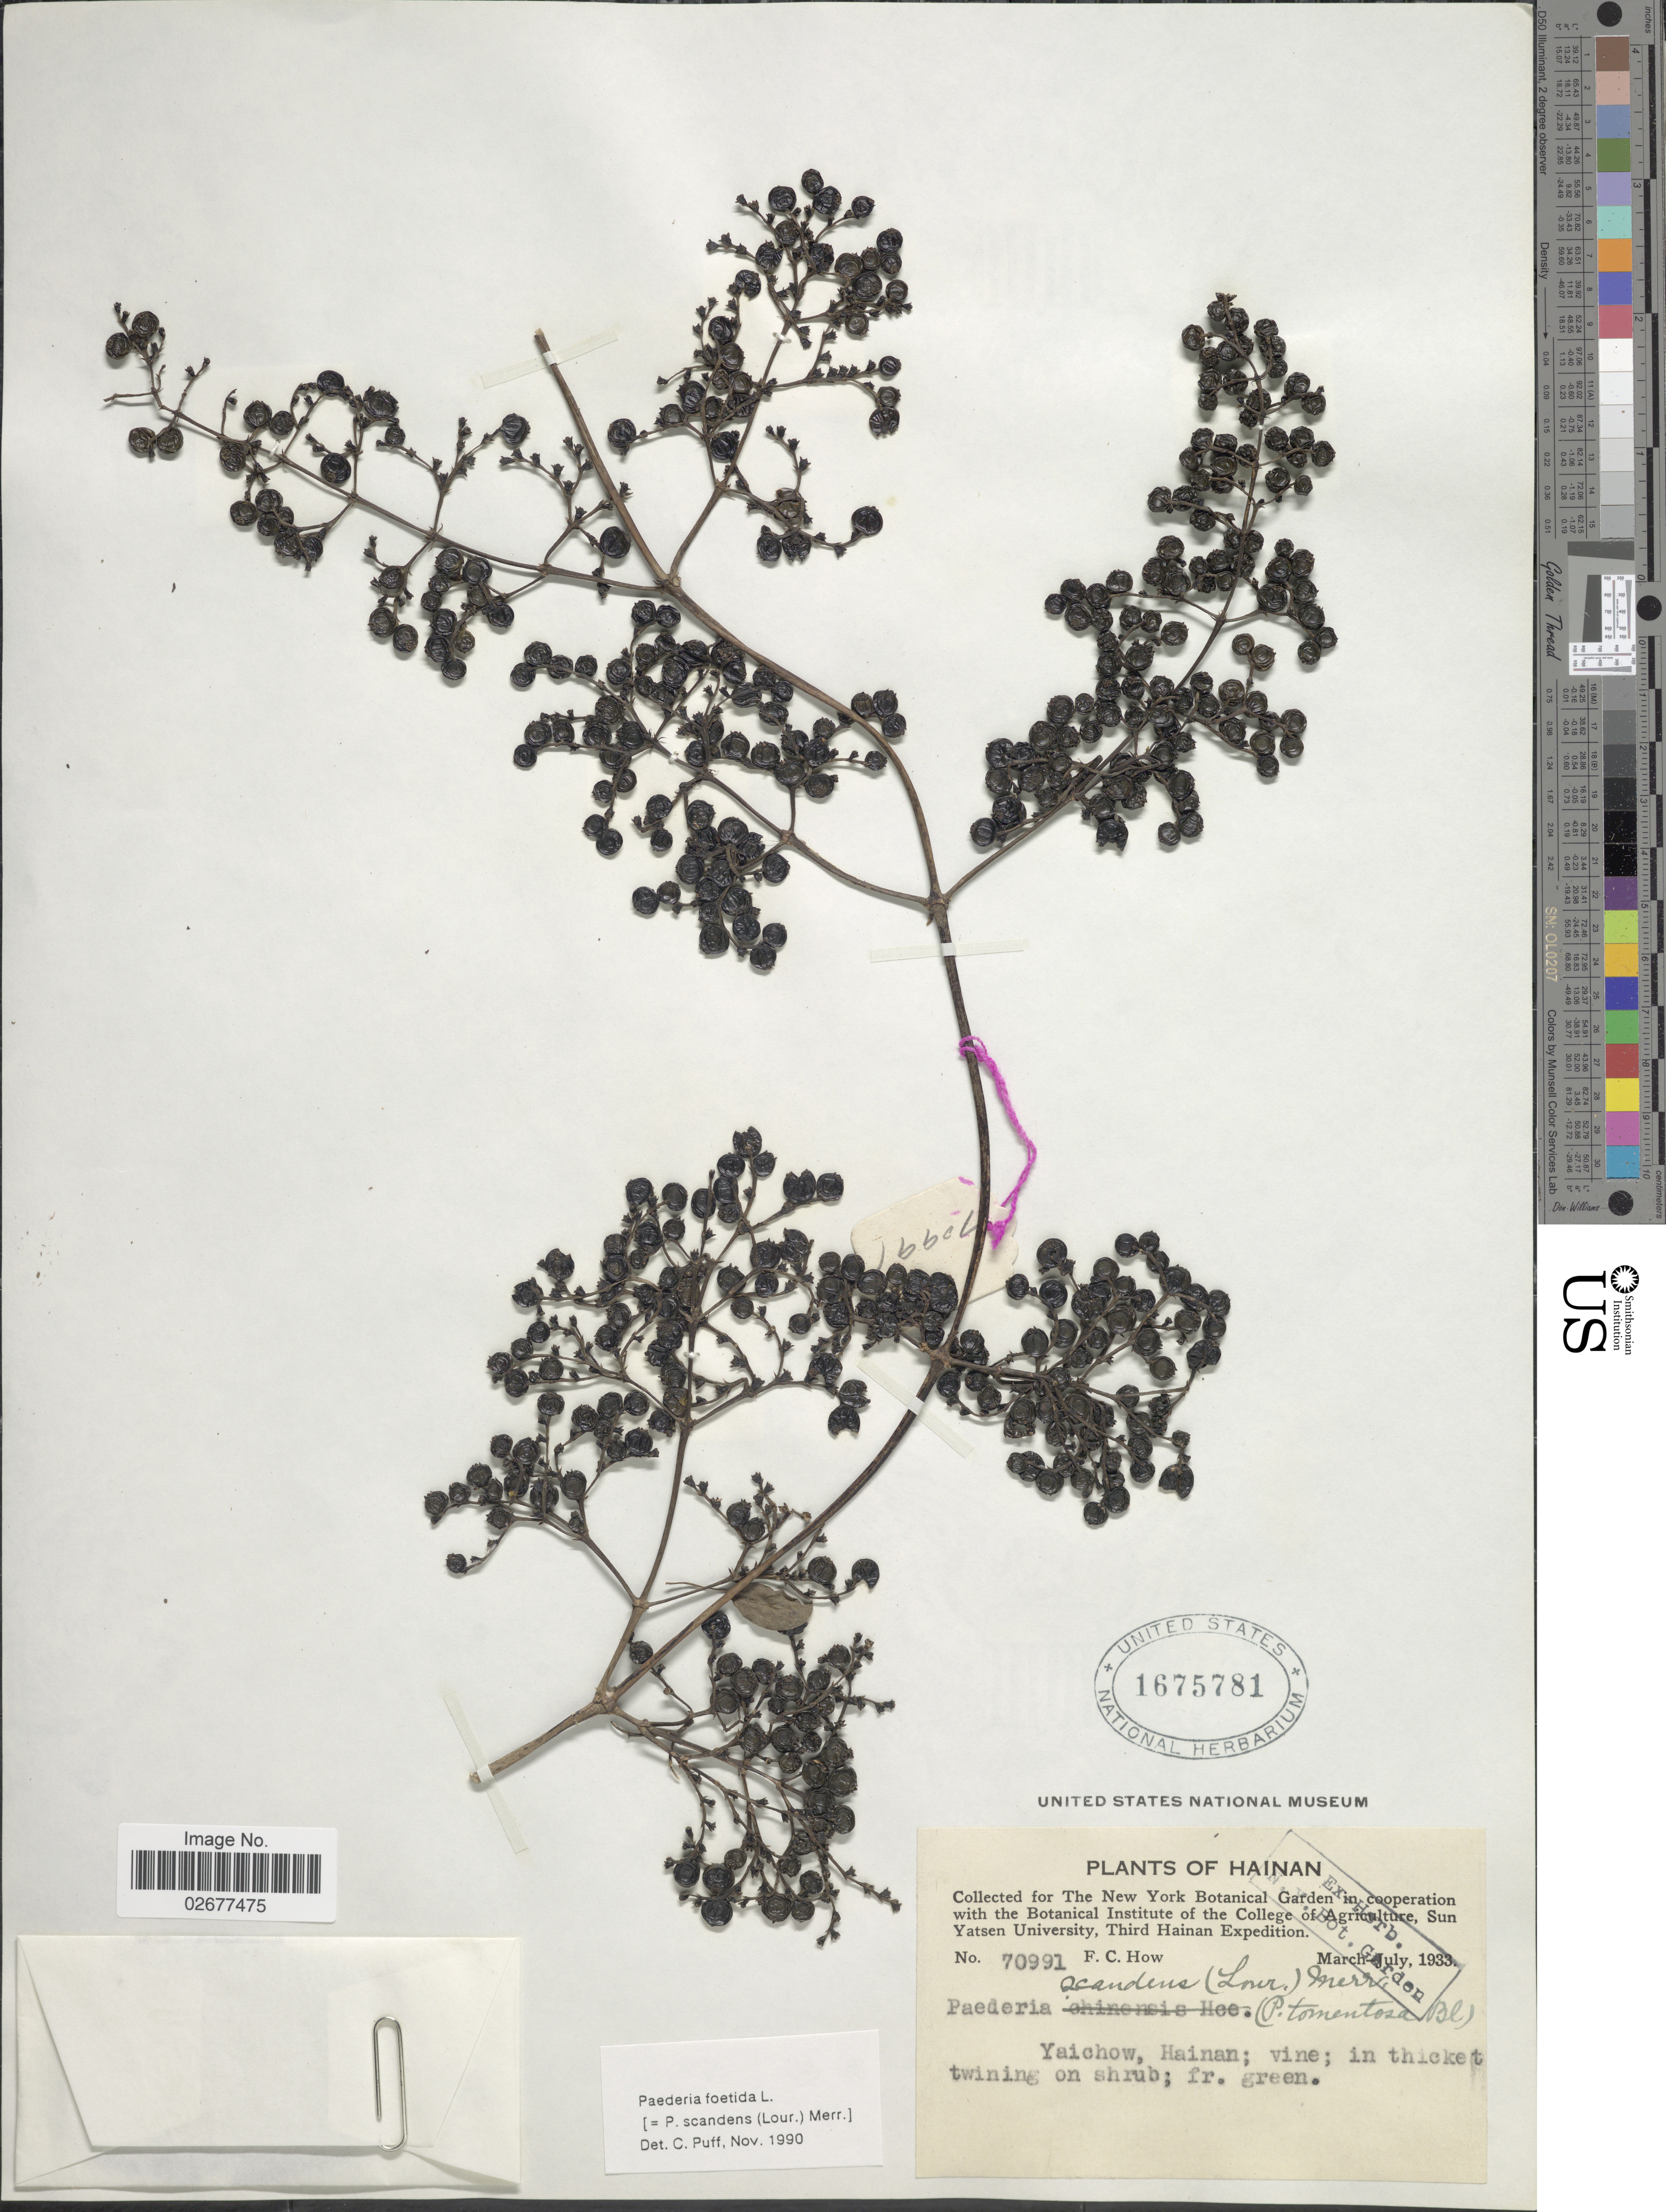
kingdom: Plantae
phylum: Tracheophyta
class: Magnoliopsida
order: Gentianales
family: Rubiaceae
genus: Paederia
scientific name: Paederia foetida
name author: L.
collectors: F. C. How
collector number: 70991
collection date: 1933-03/1933-07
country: China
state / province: Hainan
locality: Yaichow.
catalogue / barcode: US 1675781